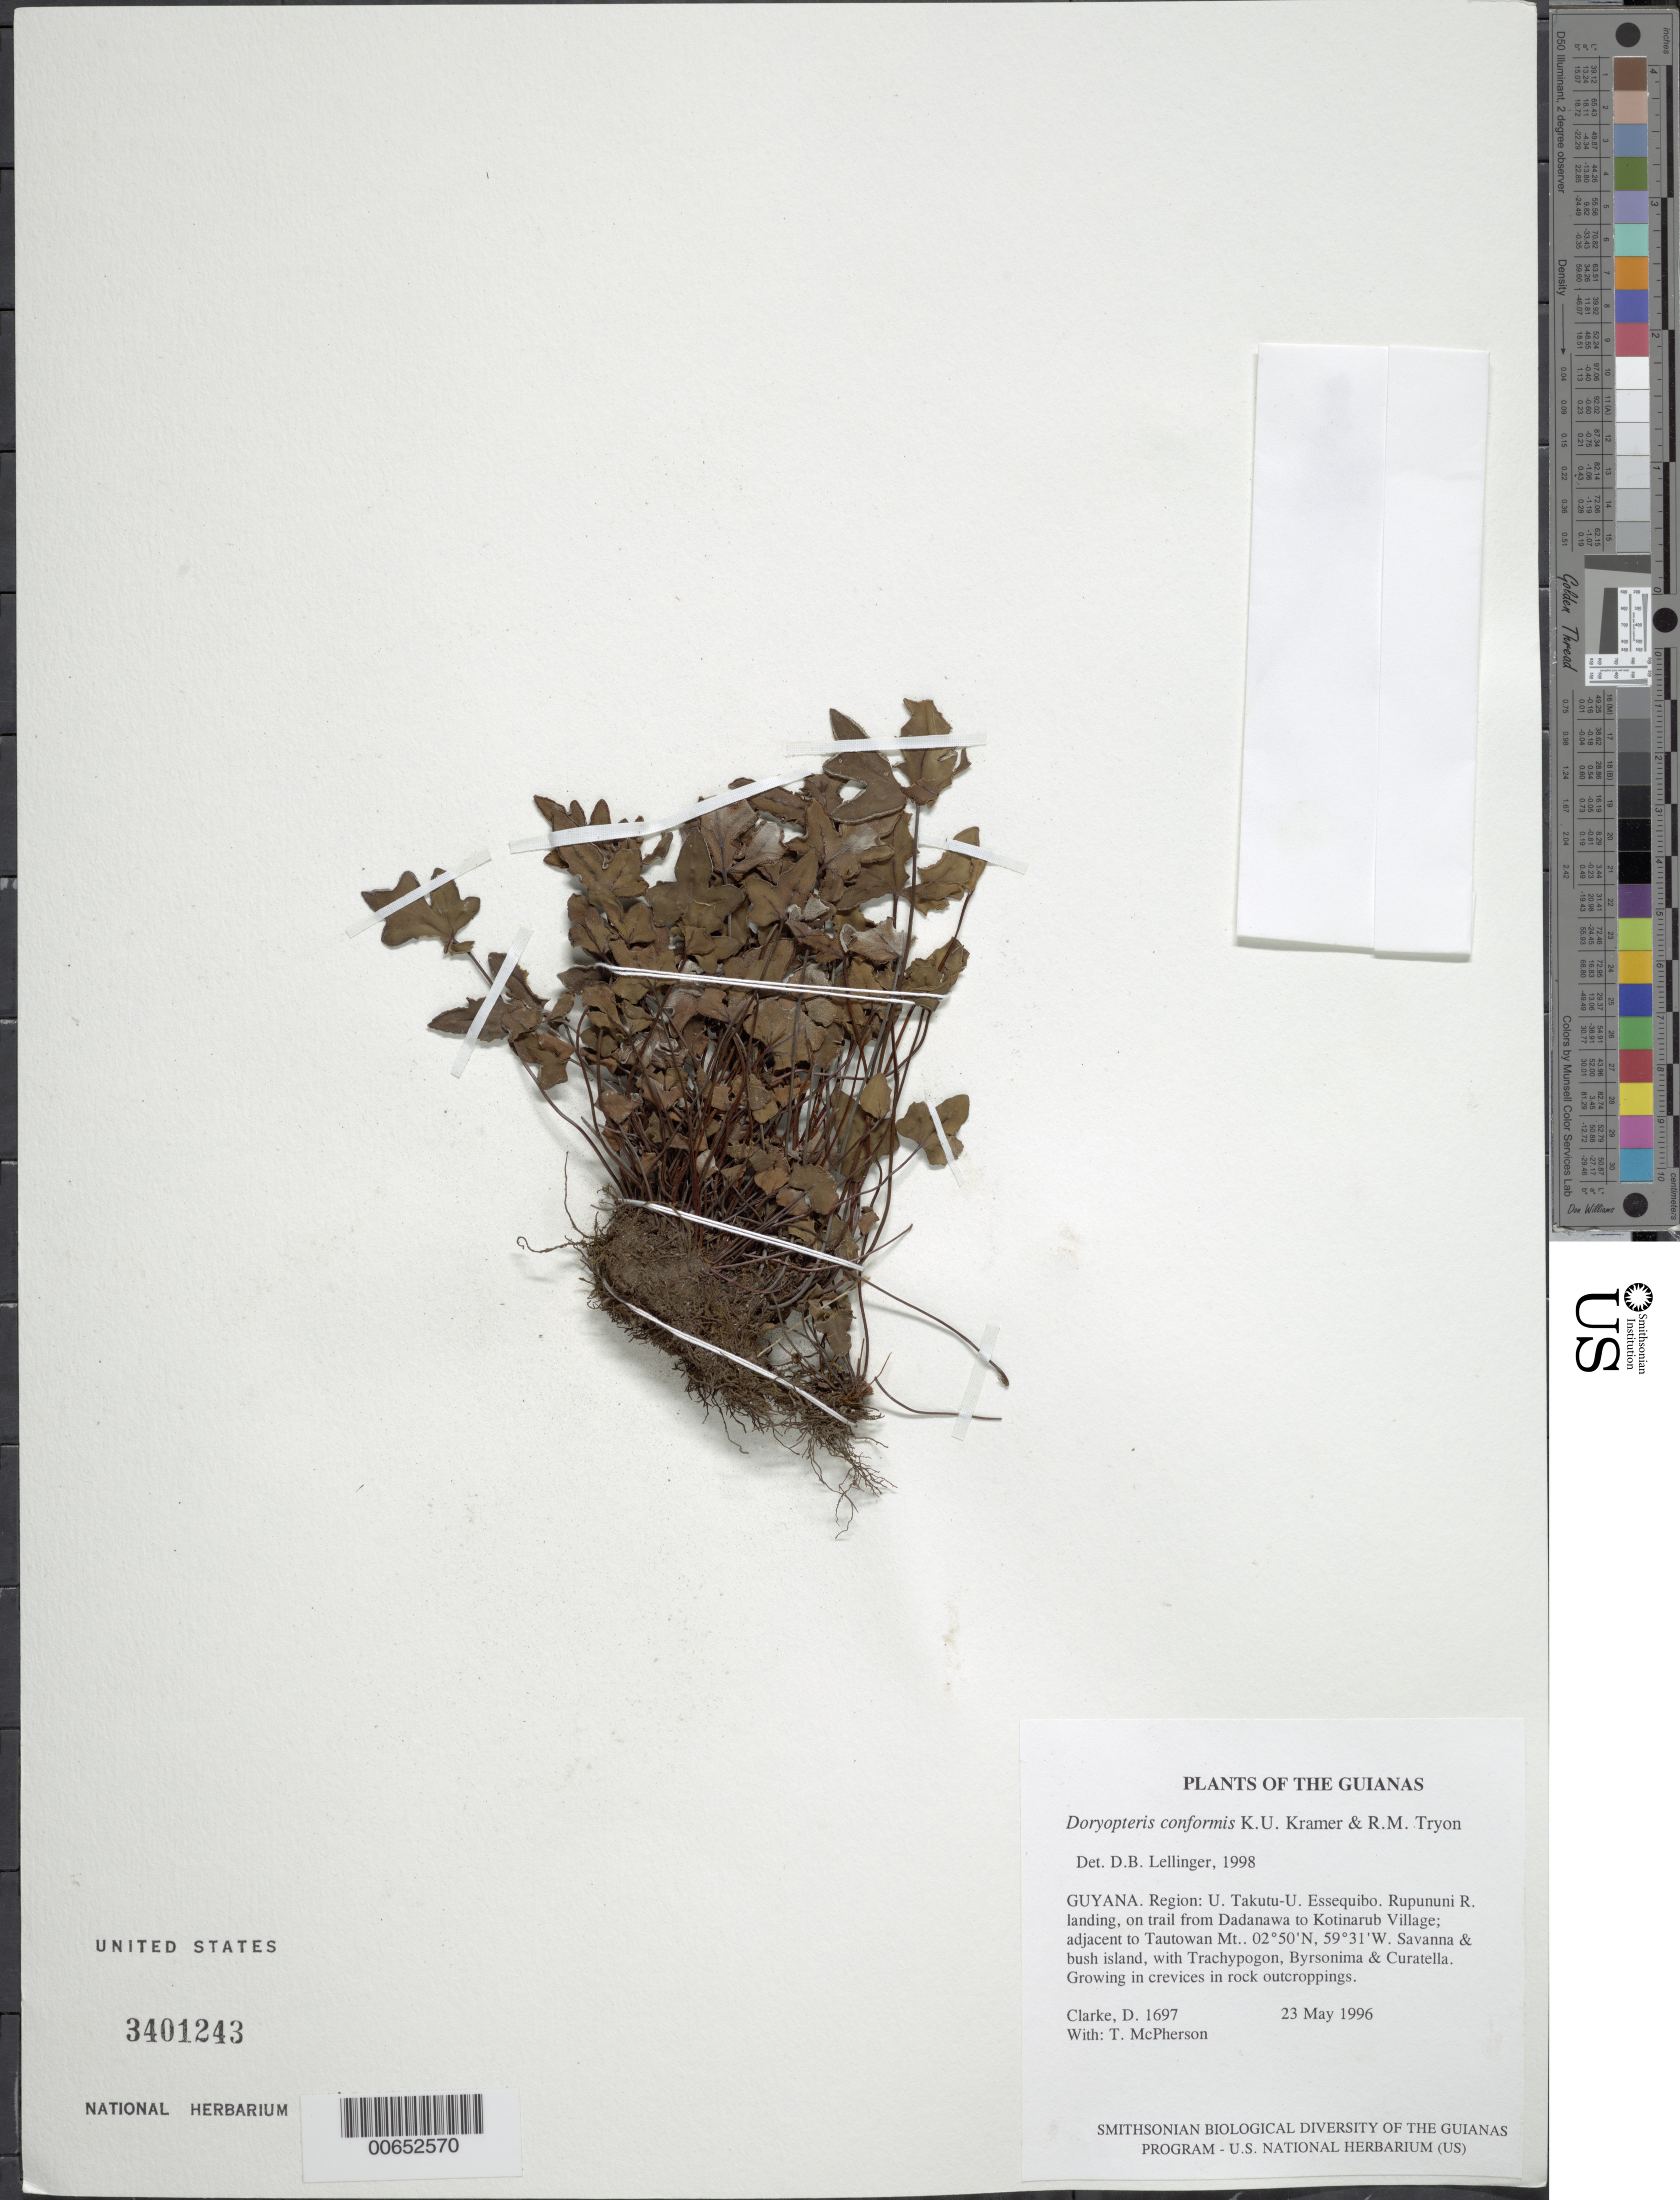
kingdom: Plantae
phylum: Tracheophyta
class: Polypodiopsida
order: Polypodiales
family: Pteridaceae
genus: Doryopteris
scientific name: Doryopteris conformis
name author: K.U. Kramer & R.M. Tryon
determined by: Lellinger, David B., (BOT), Smithsonian Institution - National Museum of Natural History (UNITED STATES)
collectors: H. D. Clarke & T. McPherson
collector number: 1697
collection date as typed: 23 May 1996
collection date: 1996-05-23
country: Guyana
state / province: U. Takutu-U. Essequibo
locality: Rupununi R. landing, on trail from Dadanawa to Kotinarub Village; adjacent to Tautowan Mt.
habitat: Savanna & bush island, with Trachypogon, Byrsonima & Curatella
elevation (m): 100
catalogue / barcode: US 3401243